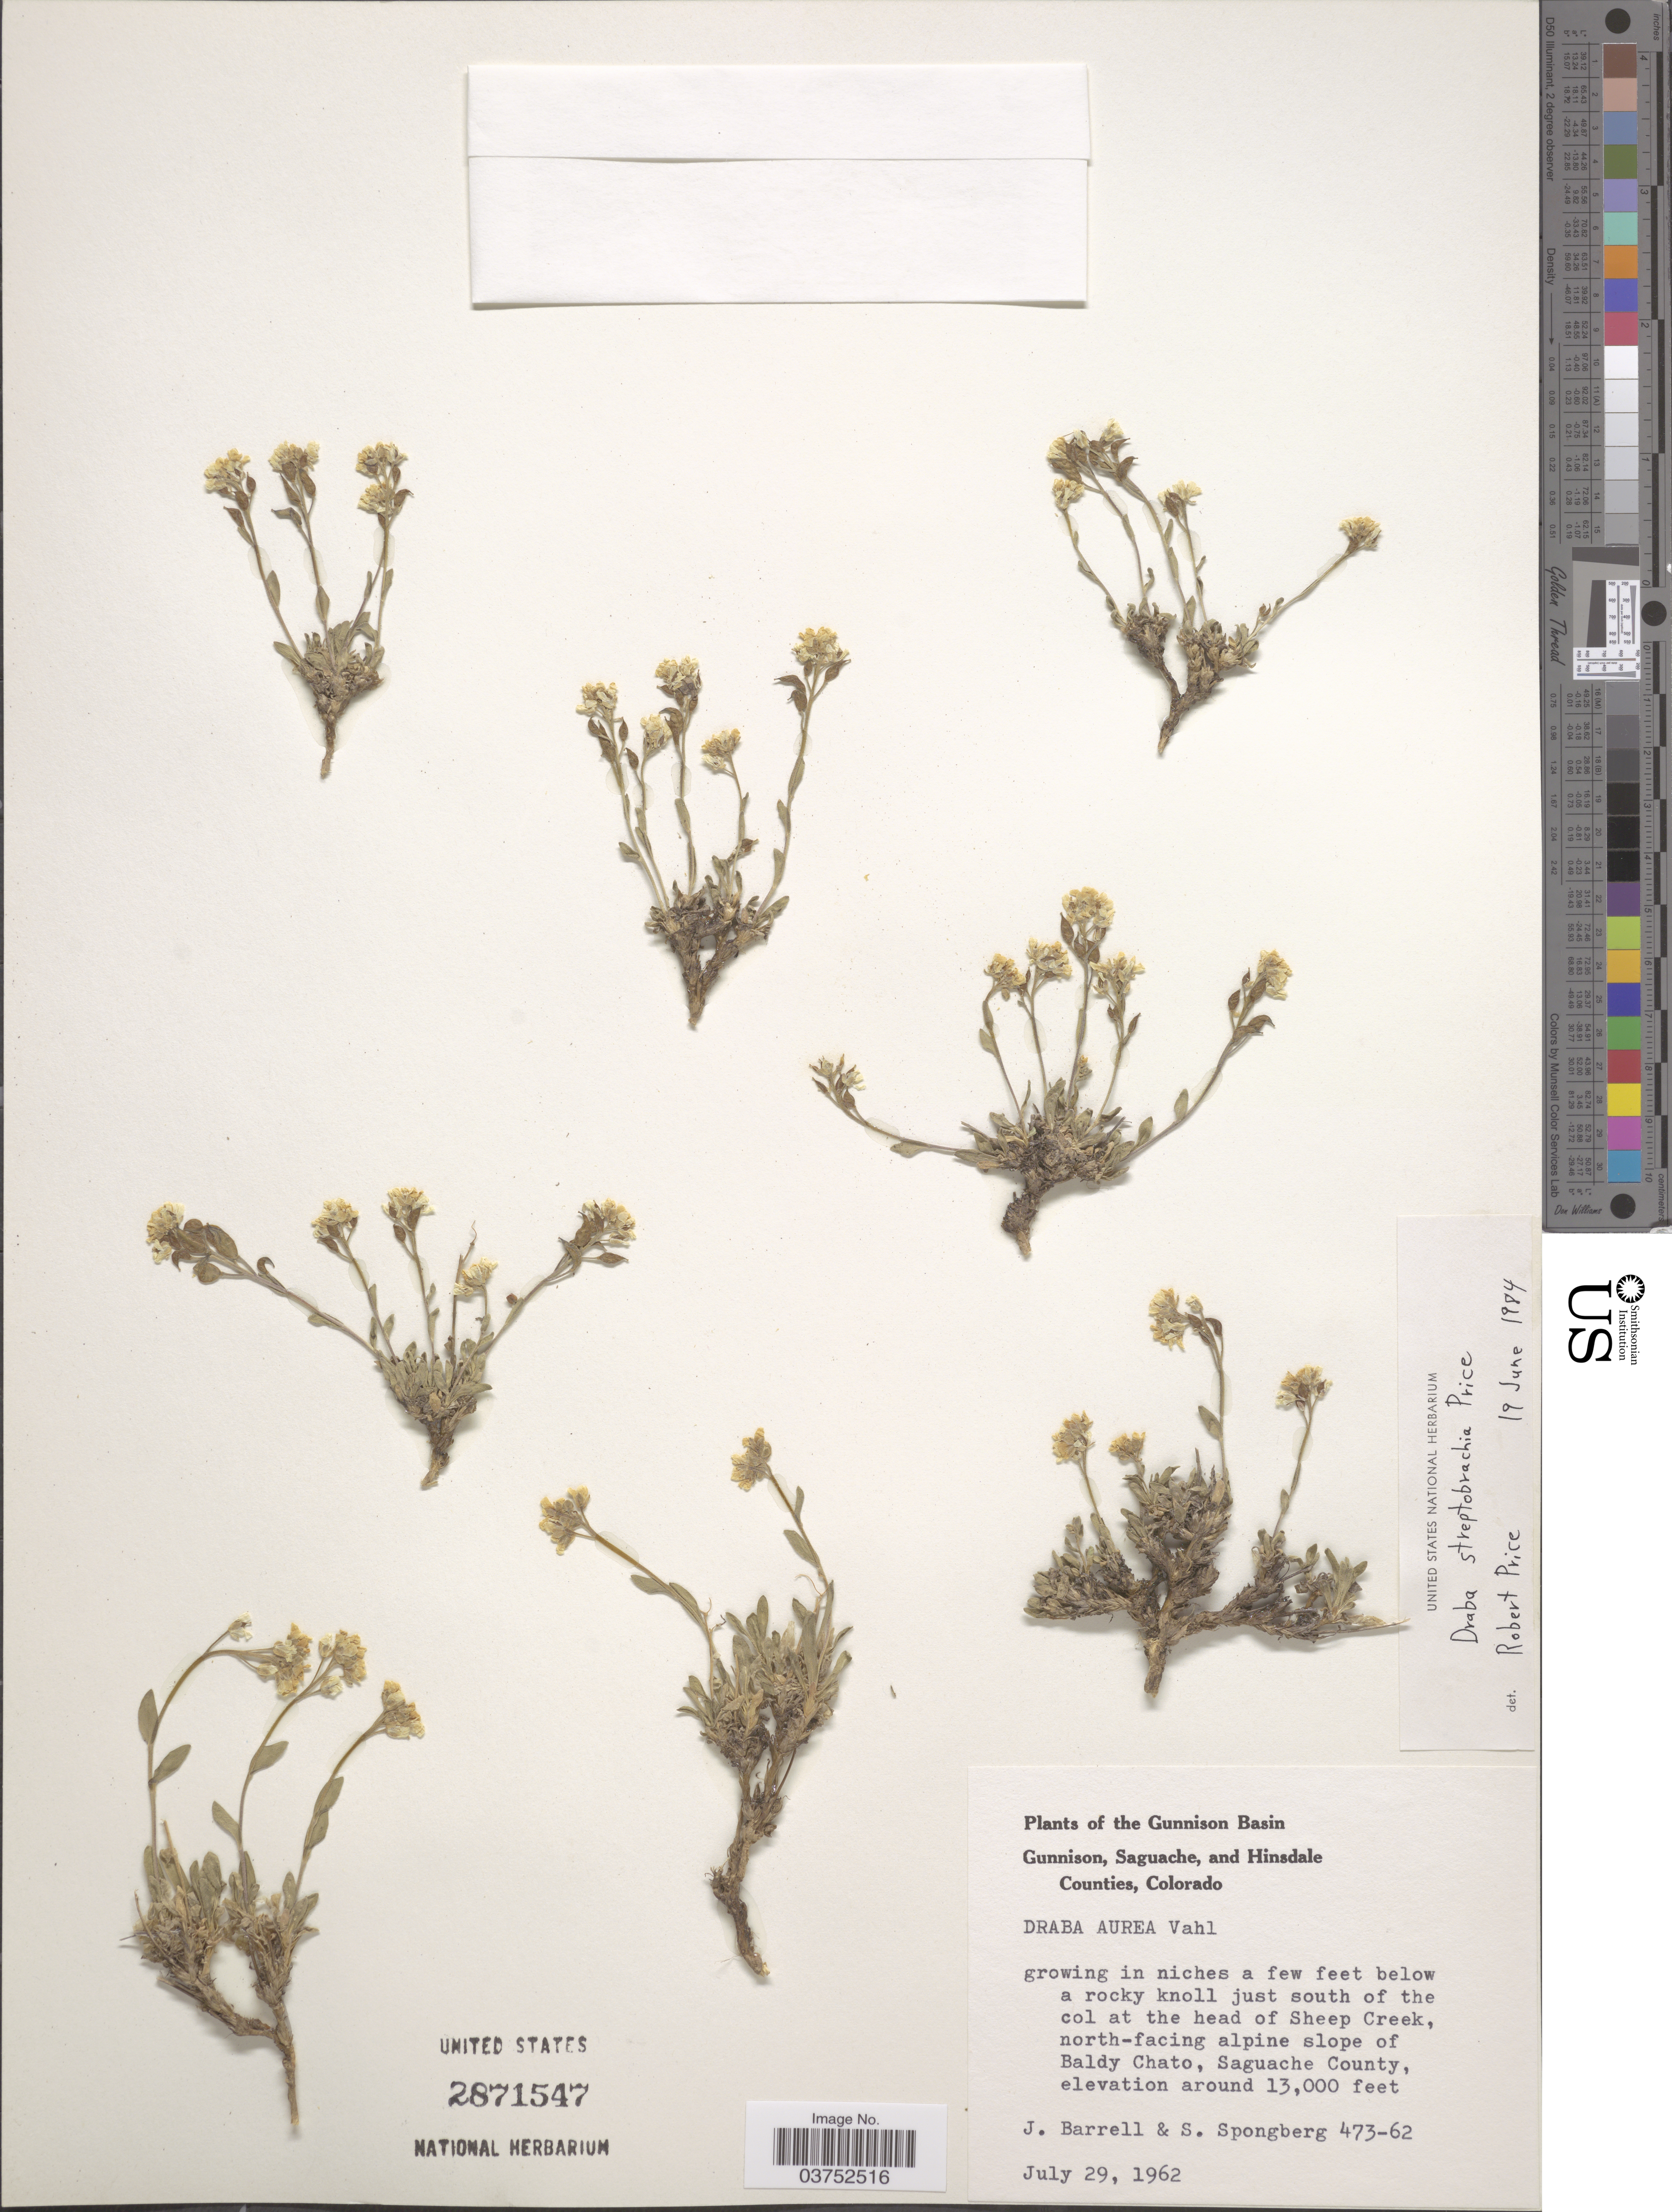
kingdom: Plantae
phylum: Tracheophyta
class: Magnoliopsida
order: Brassicales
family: Brassicaceae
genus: Draba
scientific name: Draba streptobrachia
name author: R.A. Price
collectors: J. Barrell & S. A.Spongberg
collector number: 473-62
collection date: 1962-07-29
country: United States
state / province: Colorado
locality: The Gunnison Basin. Just south of the col at the head of Sheep Creek, north-facing alpine slope of Baldy Chato, Saguache County.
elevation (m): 3962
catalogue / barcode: US 2871547